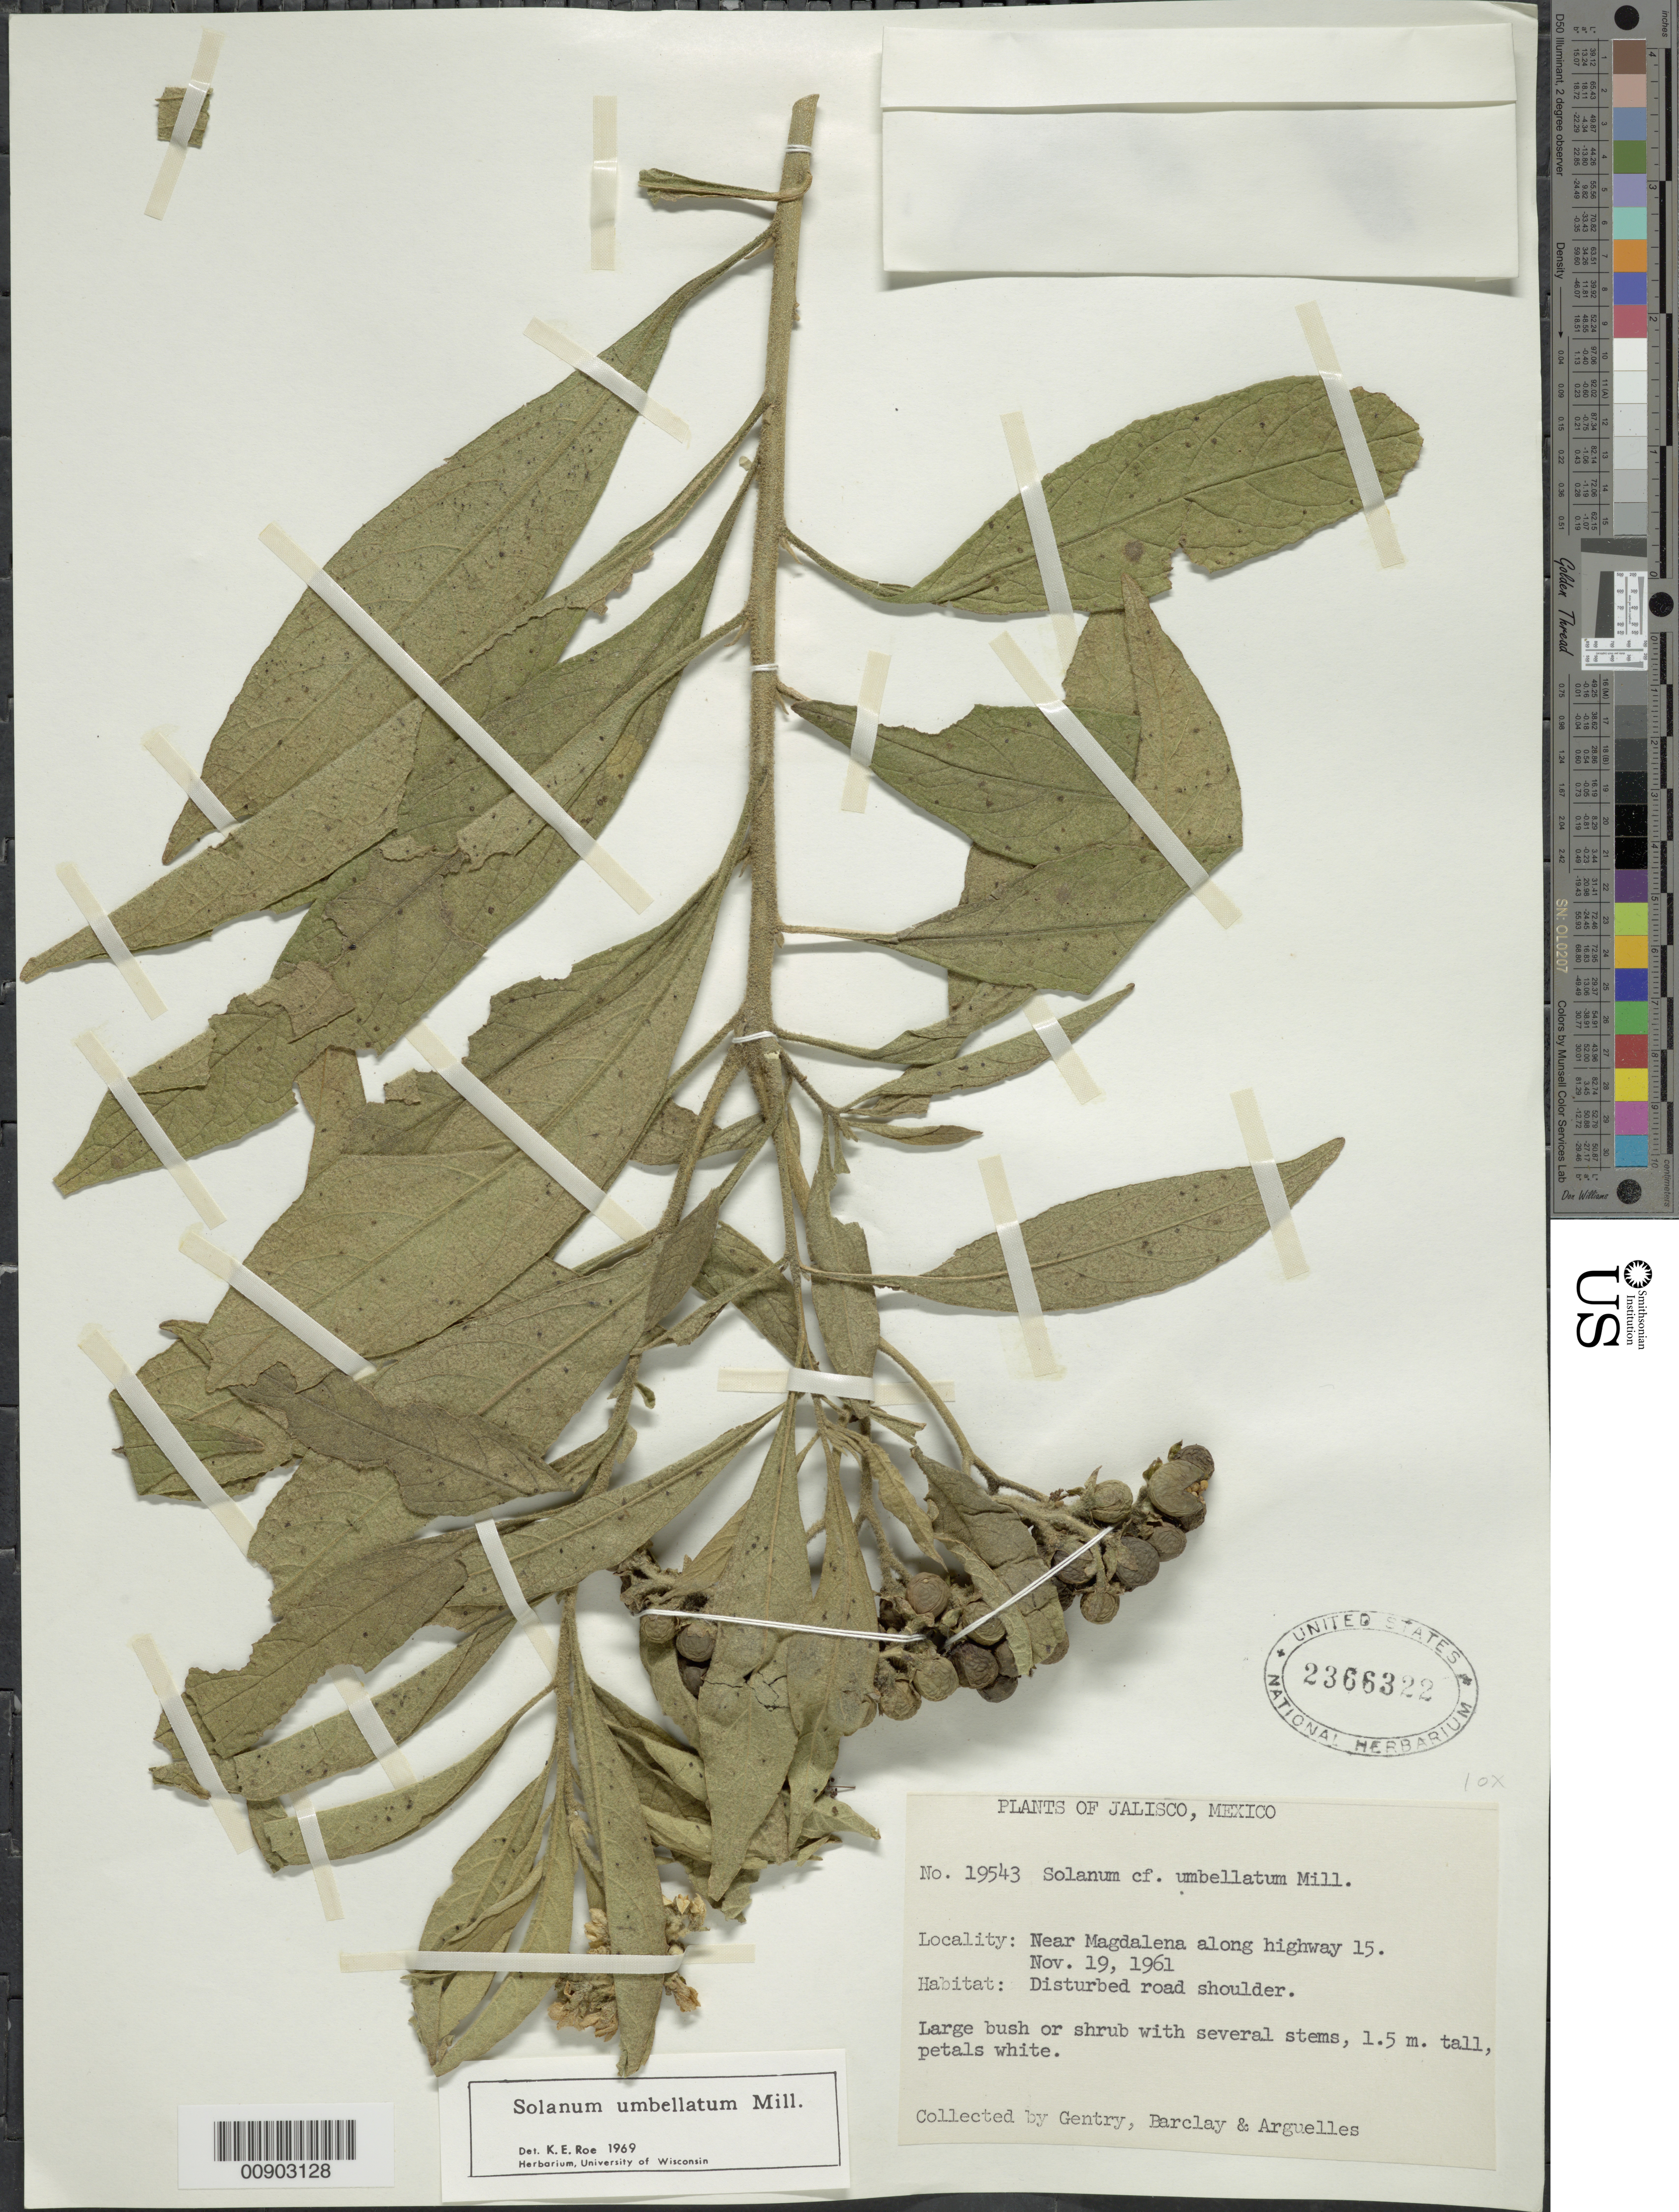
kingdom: Plantae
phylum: Tracheophyta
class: Magnoliopsida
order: Solanales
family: Solanaceae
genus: Solanum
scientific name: Solanum umbellatum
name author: Mill.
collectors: Gentry, --, -- Barclay & Arguelles, --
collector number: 19543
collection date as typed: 19 Nov 1961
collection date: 1961-11-19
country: Mexico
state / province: Jalisco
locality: Near Magdalena along highway 15.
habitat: Disturbed road shoulder.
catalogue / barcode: US 2366322